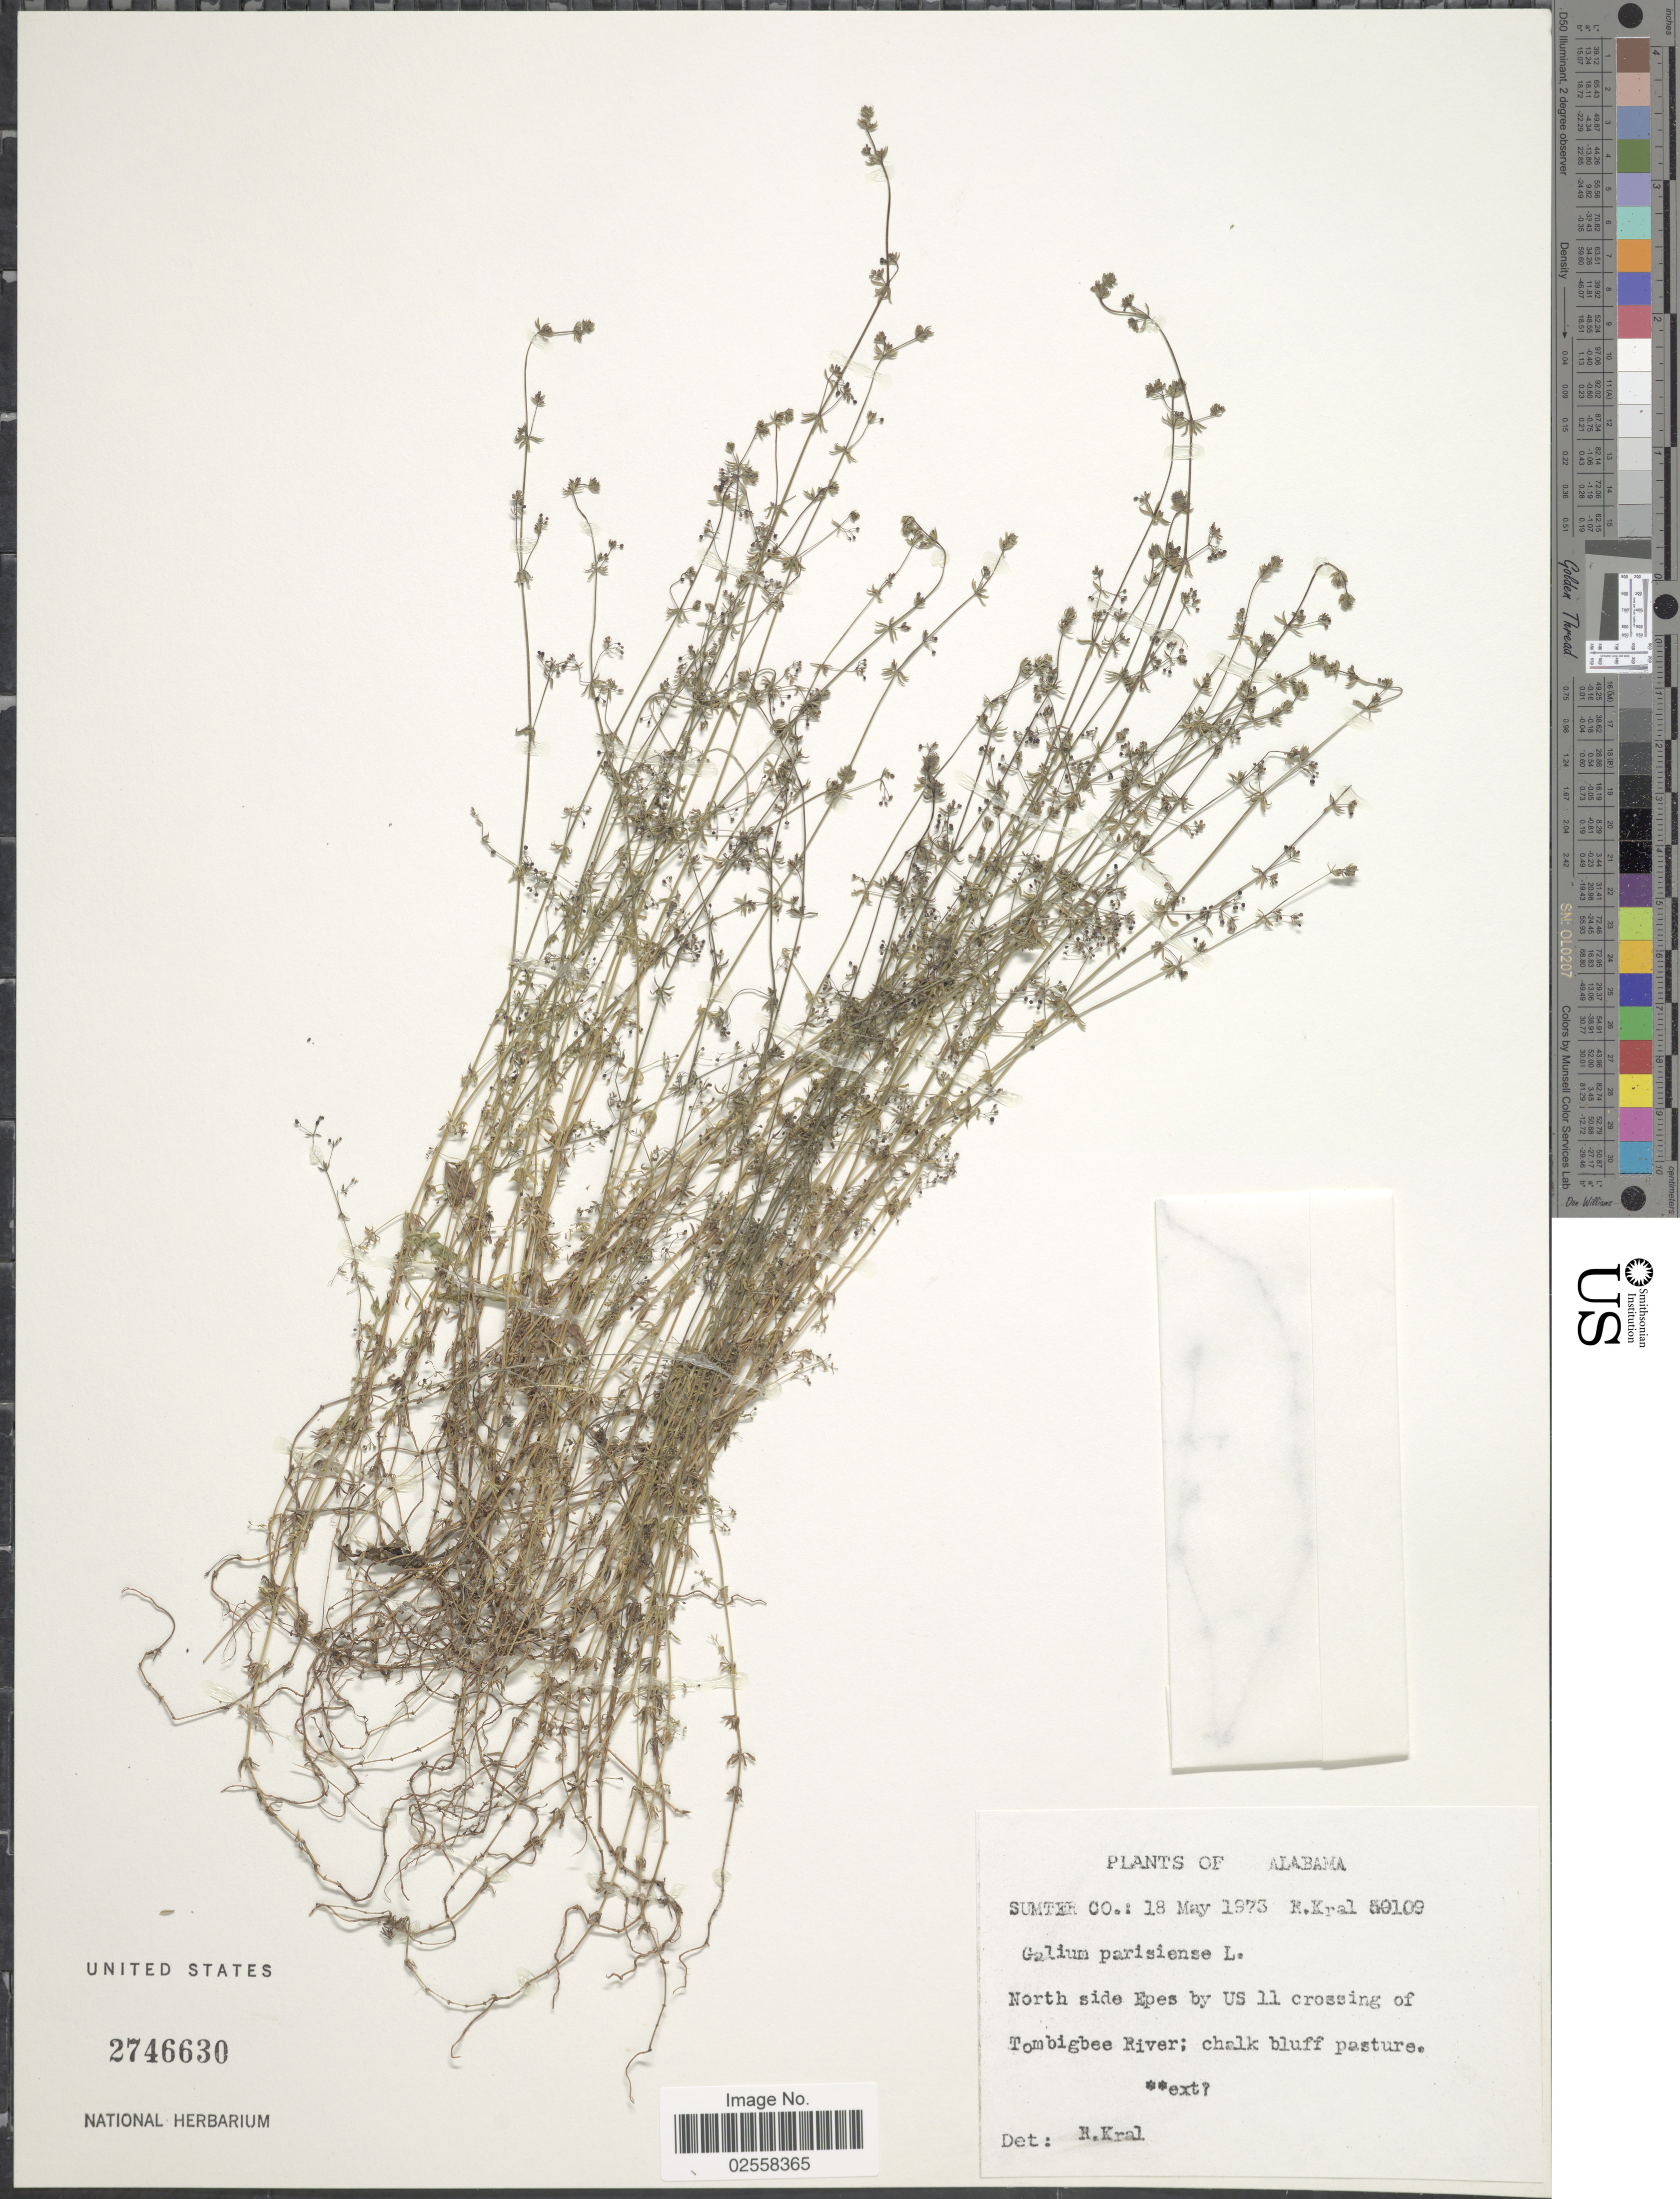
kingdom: Plantae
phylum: Tracheophyta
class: Magnoliopsida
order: Gentianales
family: Rubiaceae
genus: Galium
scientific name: Galium parisiense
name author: L.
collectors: R. Kral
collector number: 50109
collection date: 1973-05-18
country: United States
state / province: Alabama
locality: Sumter Co, north side Epes by US 11 crossing of Tombigbee River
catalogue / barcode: US 2746630